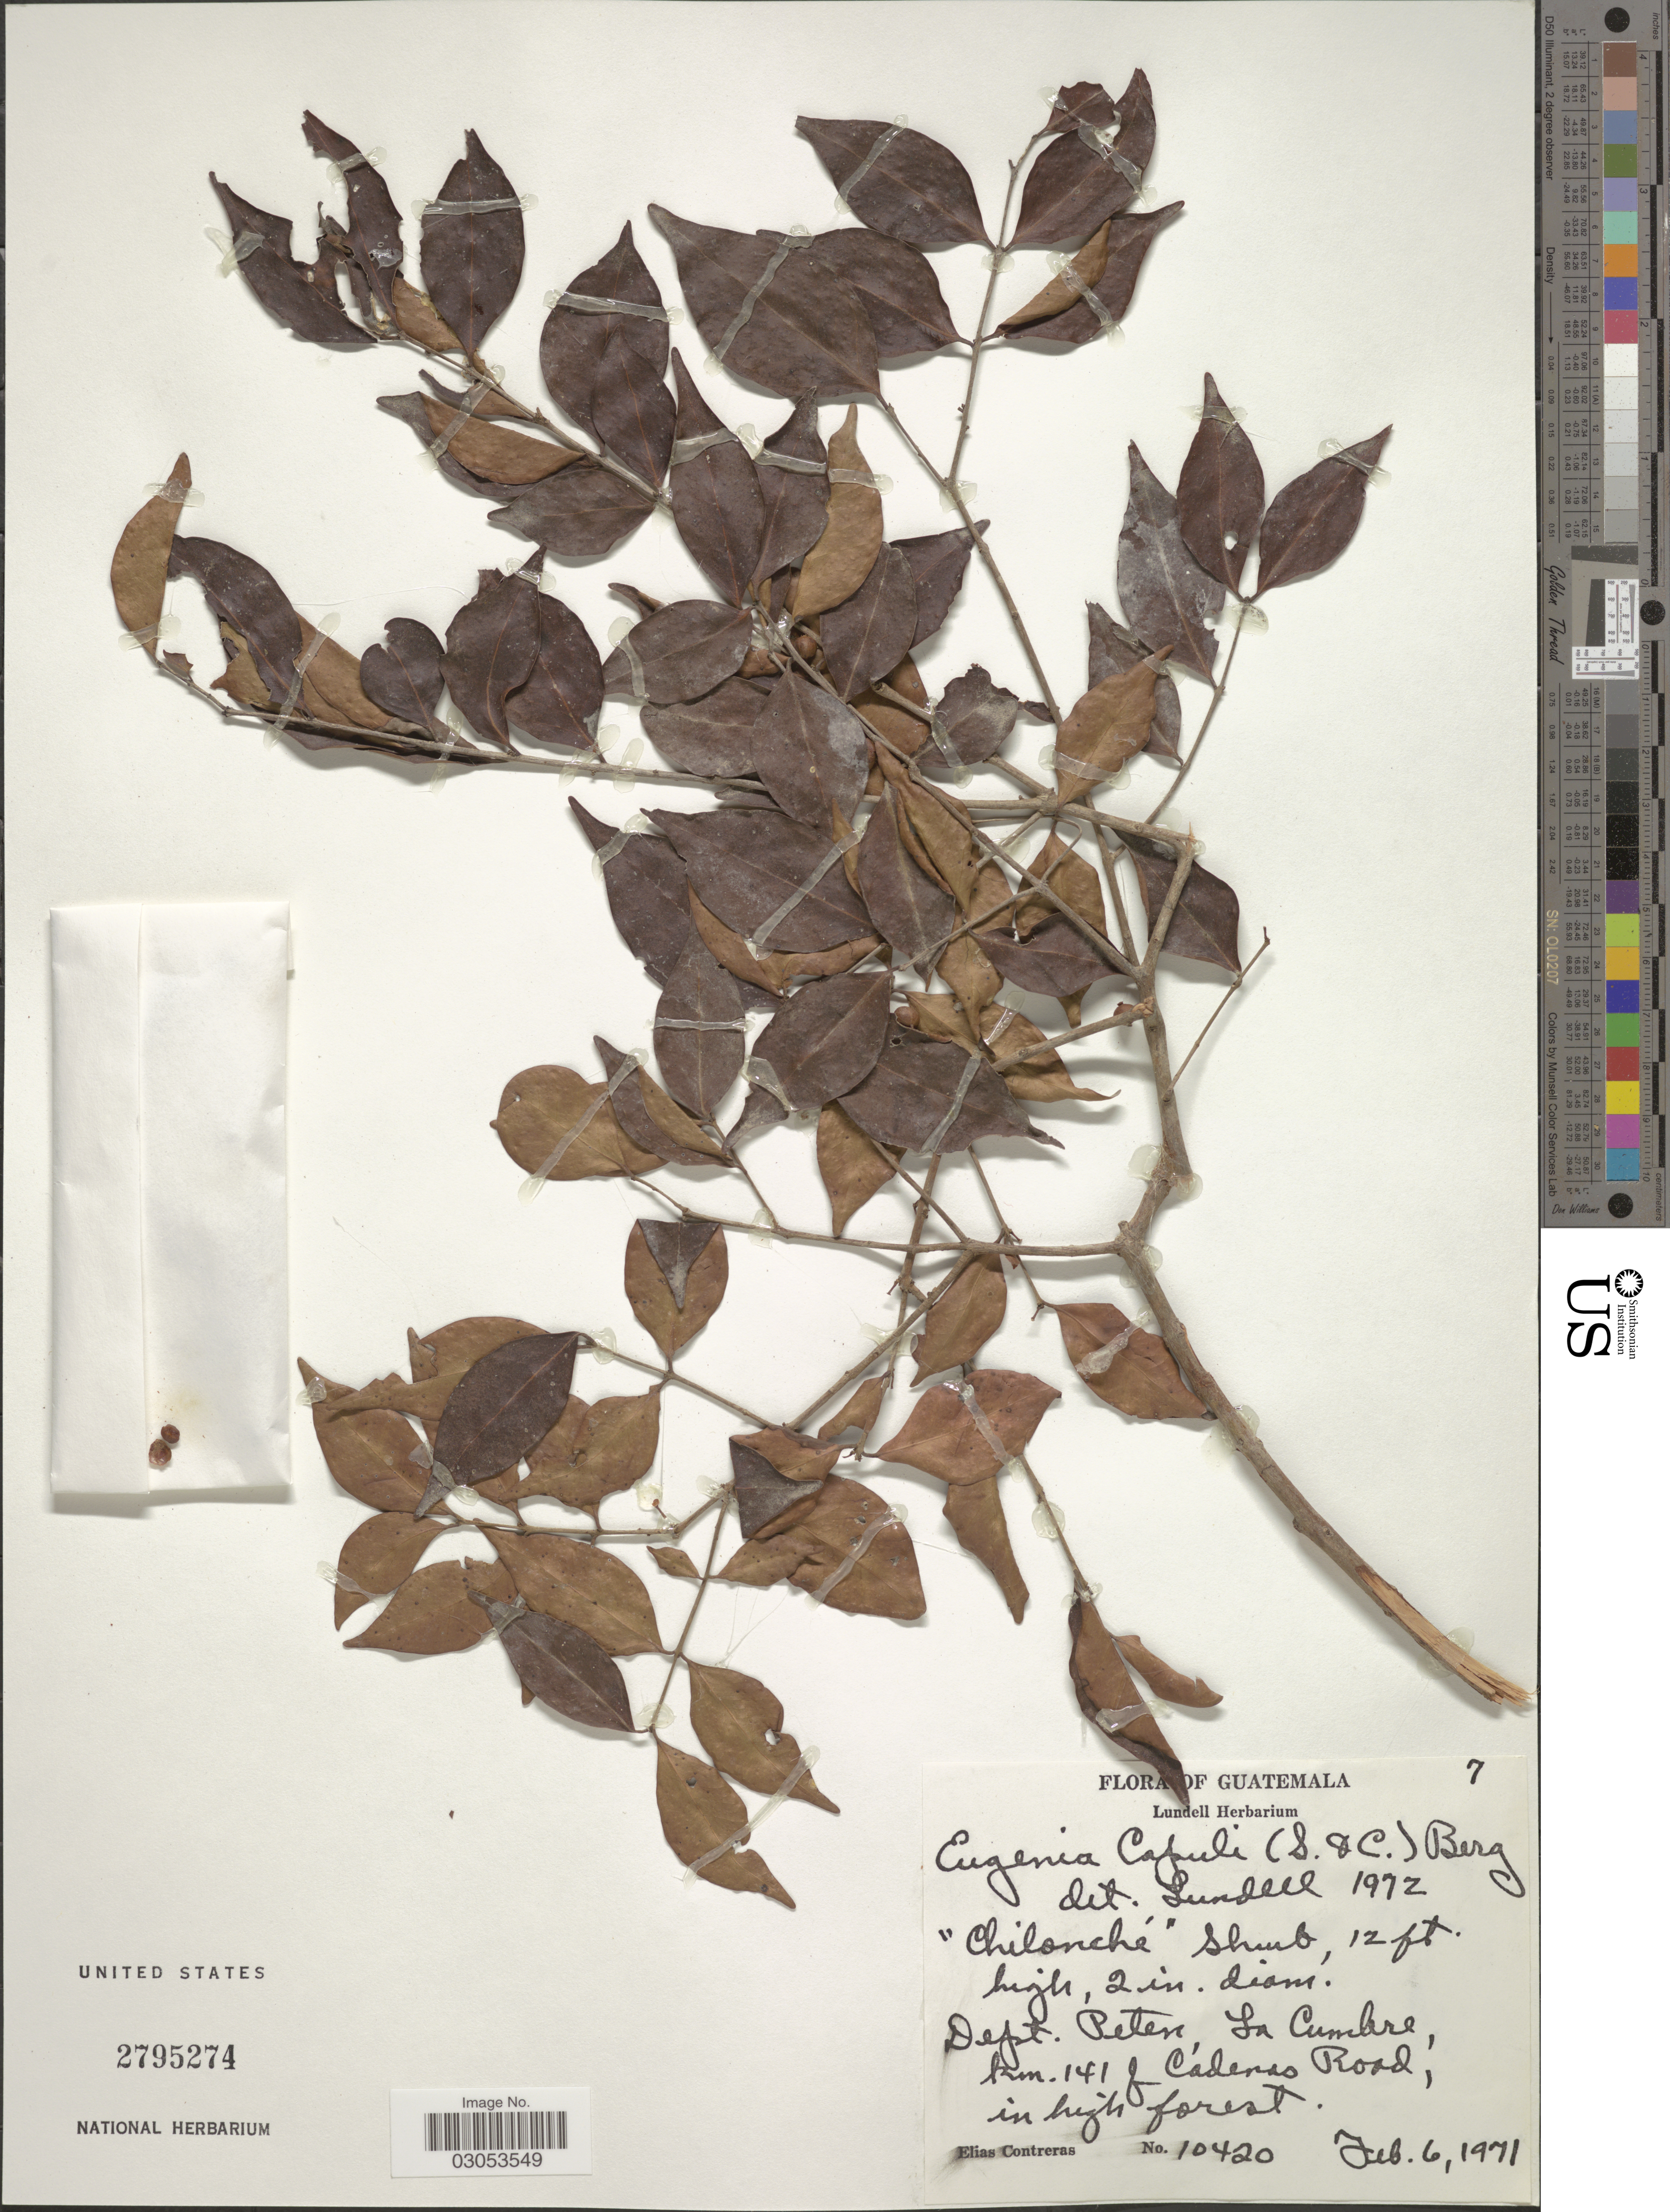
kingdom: Plantae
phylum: Tracheophyta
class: Magnoliopsida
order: Myrtales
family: Myrtaceae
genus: Eugenia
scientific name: Eugenia capuli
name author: (Schltdl. & Cham.) Hook. & Arn.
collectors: E. Contreras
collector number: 10420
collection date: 1971-02-06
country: Guatemala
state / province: El Petén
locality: Dept. Peten, La Cumbre, km. 141 Caderas Road.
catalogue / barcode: US 2795274